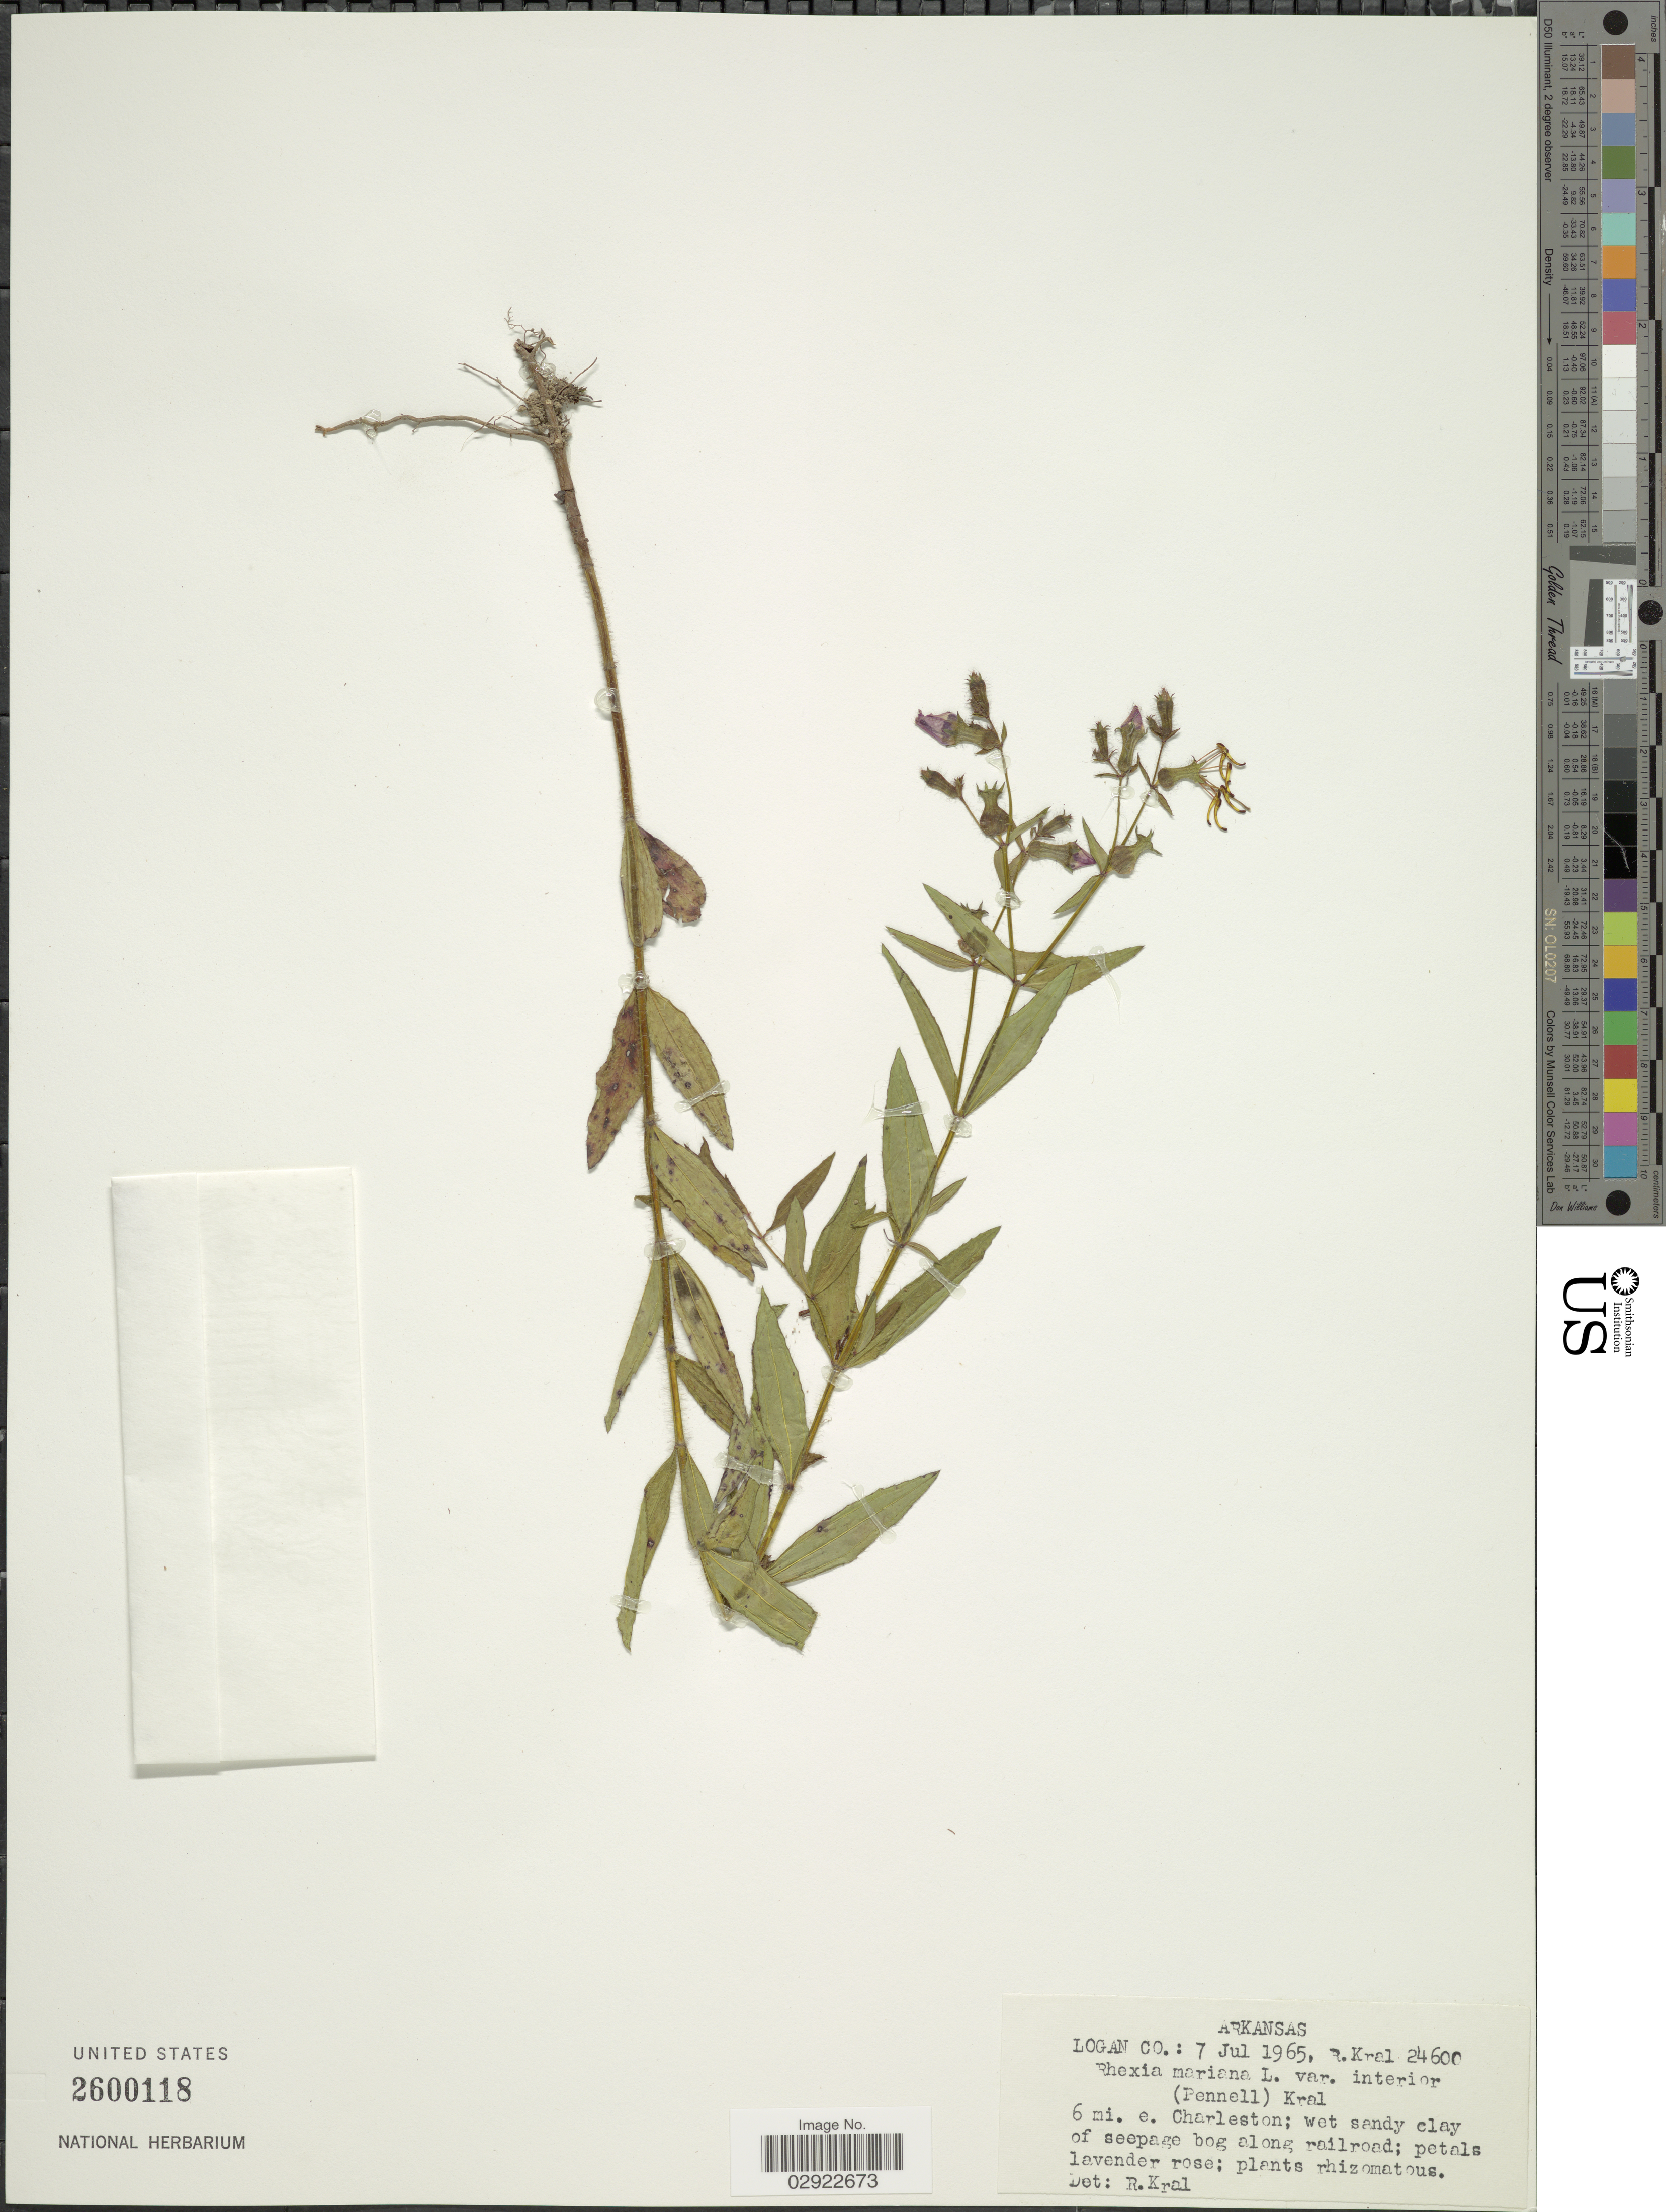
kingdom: Plantae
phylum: Tracheophyta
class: Magnoliopsida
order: Myrtales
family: Melastomataceae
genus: Rhexia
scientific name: Rhexia interior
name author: Pennell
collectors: R. Kral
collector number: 24600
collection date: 1965-07-07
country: United States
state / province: Arkansas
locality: Logan Co. 6 mi. e. Charleston.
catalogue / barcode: US 2600118